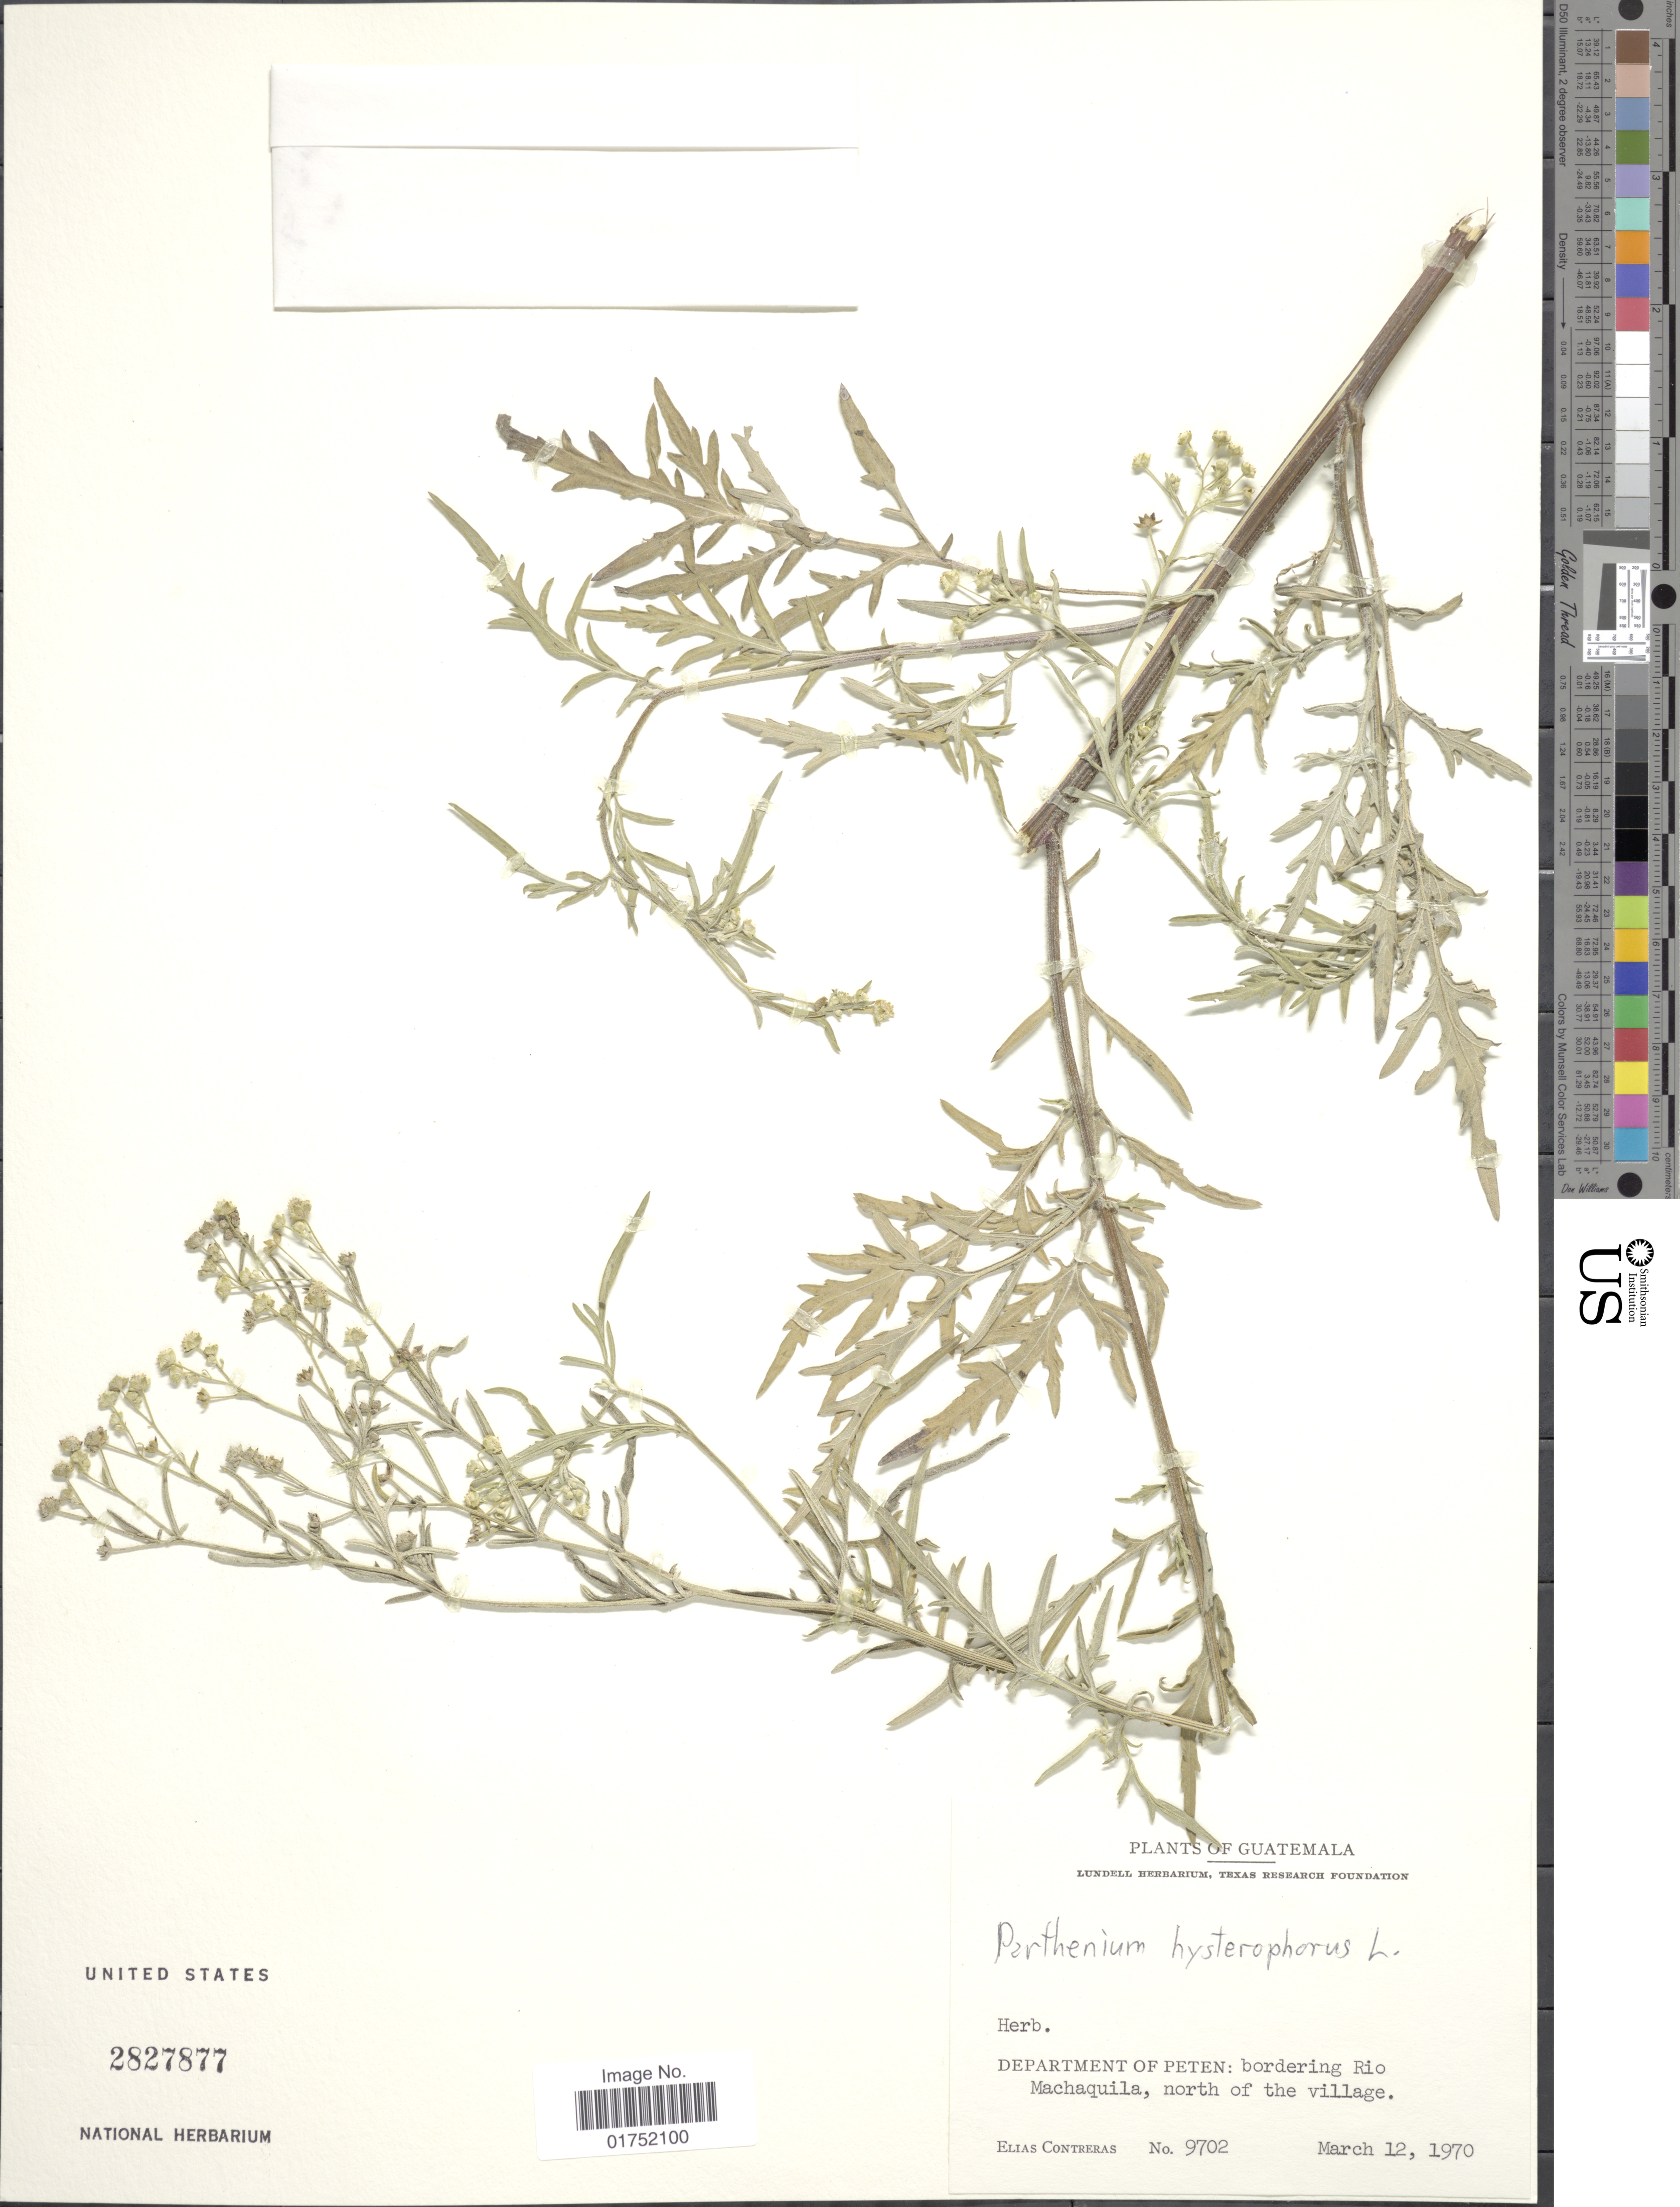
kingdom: Plantae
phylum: Tracheophyta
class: Magnoliopsida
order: Asterales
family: Asteraceae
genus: Parthenium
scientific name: Parthenium hysterophorus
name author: L.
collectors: E. Contreras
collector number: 9702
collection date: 1970-03-12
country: Guatemala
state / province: El Petén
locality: Bordering Rio Machaquila, north of the village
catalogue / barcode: US 2827877